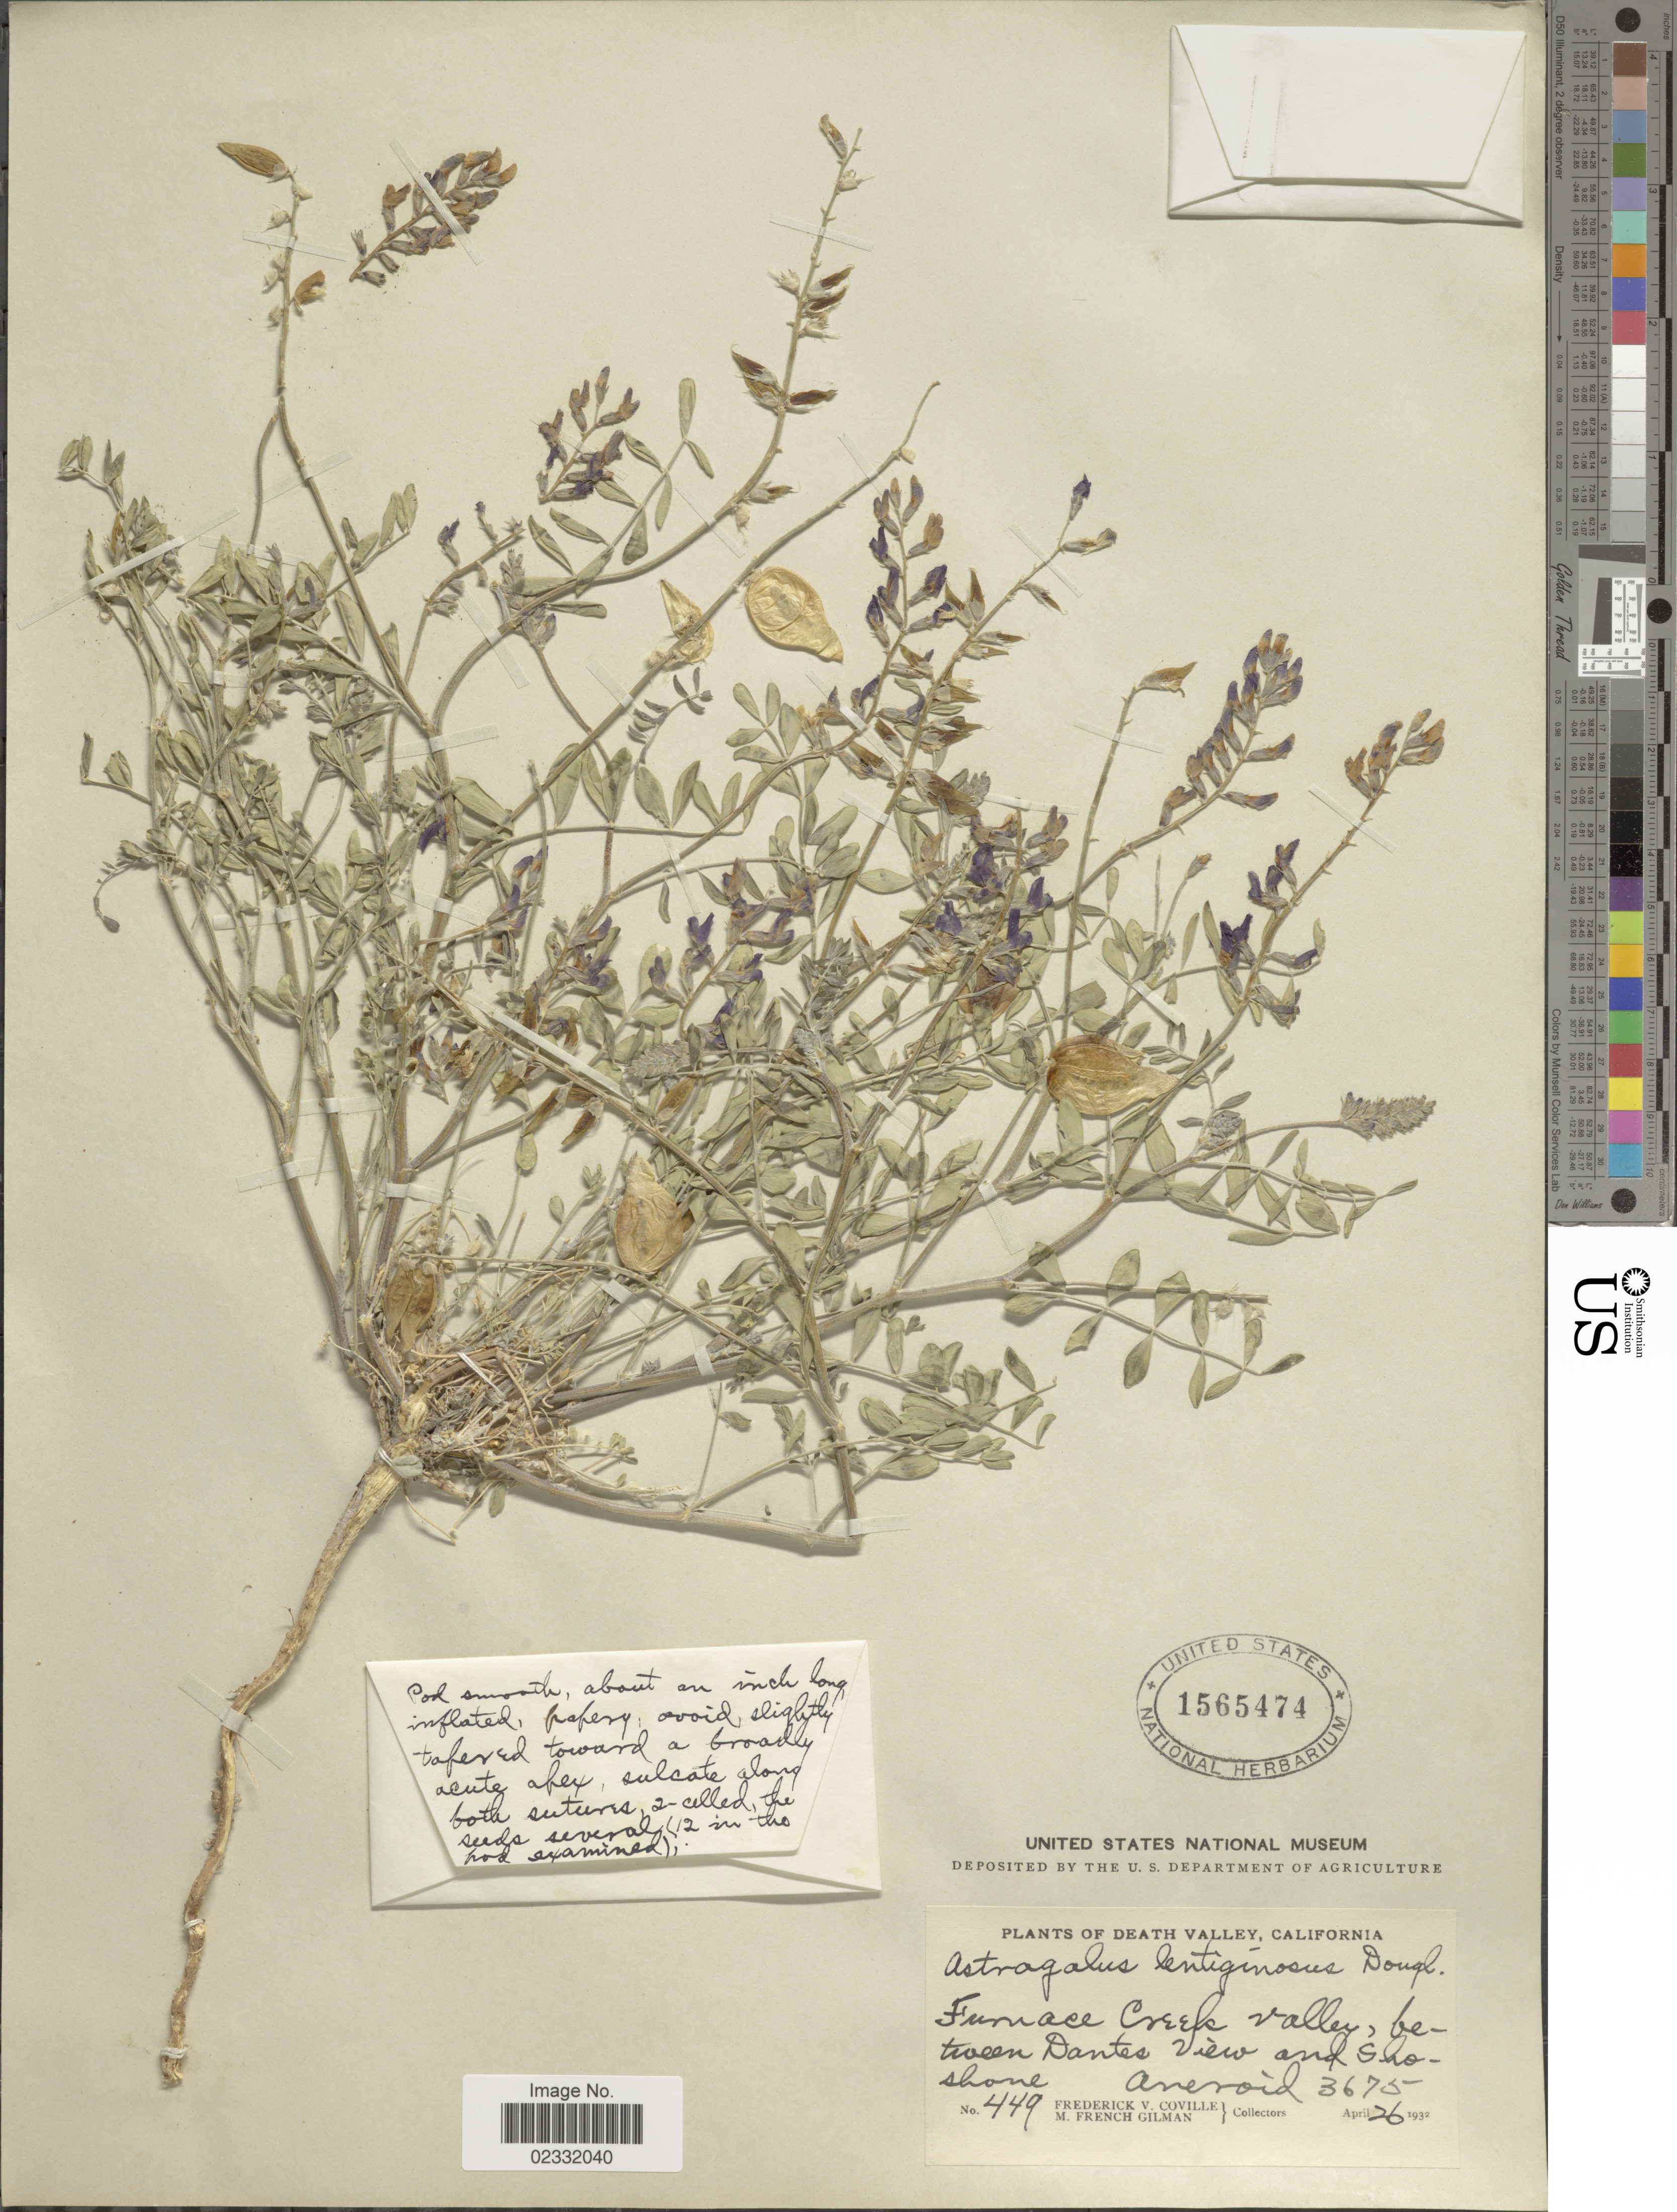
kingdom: Plantae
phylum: Tracheophyta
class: Magnoliopsida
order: Fabales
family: Fabaceae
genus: Astragalus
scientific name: Astragalus lentiginosus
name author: Douglas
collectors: F. V. Coville & M. F. Gilman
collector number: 449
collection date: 1932-04-26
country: United States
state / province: California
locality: Death Valley, Furnace Creek valley, between Dantes View and Shoshone, Aneroid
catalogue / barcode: US 1565474